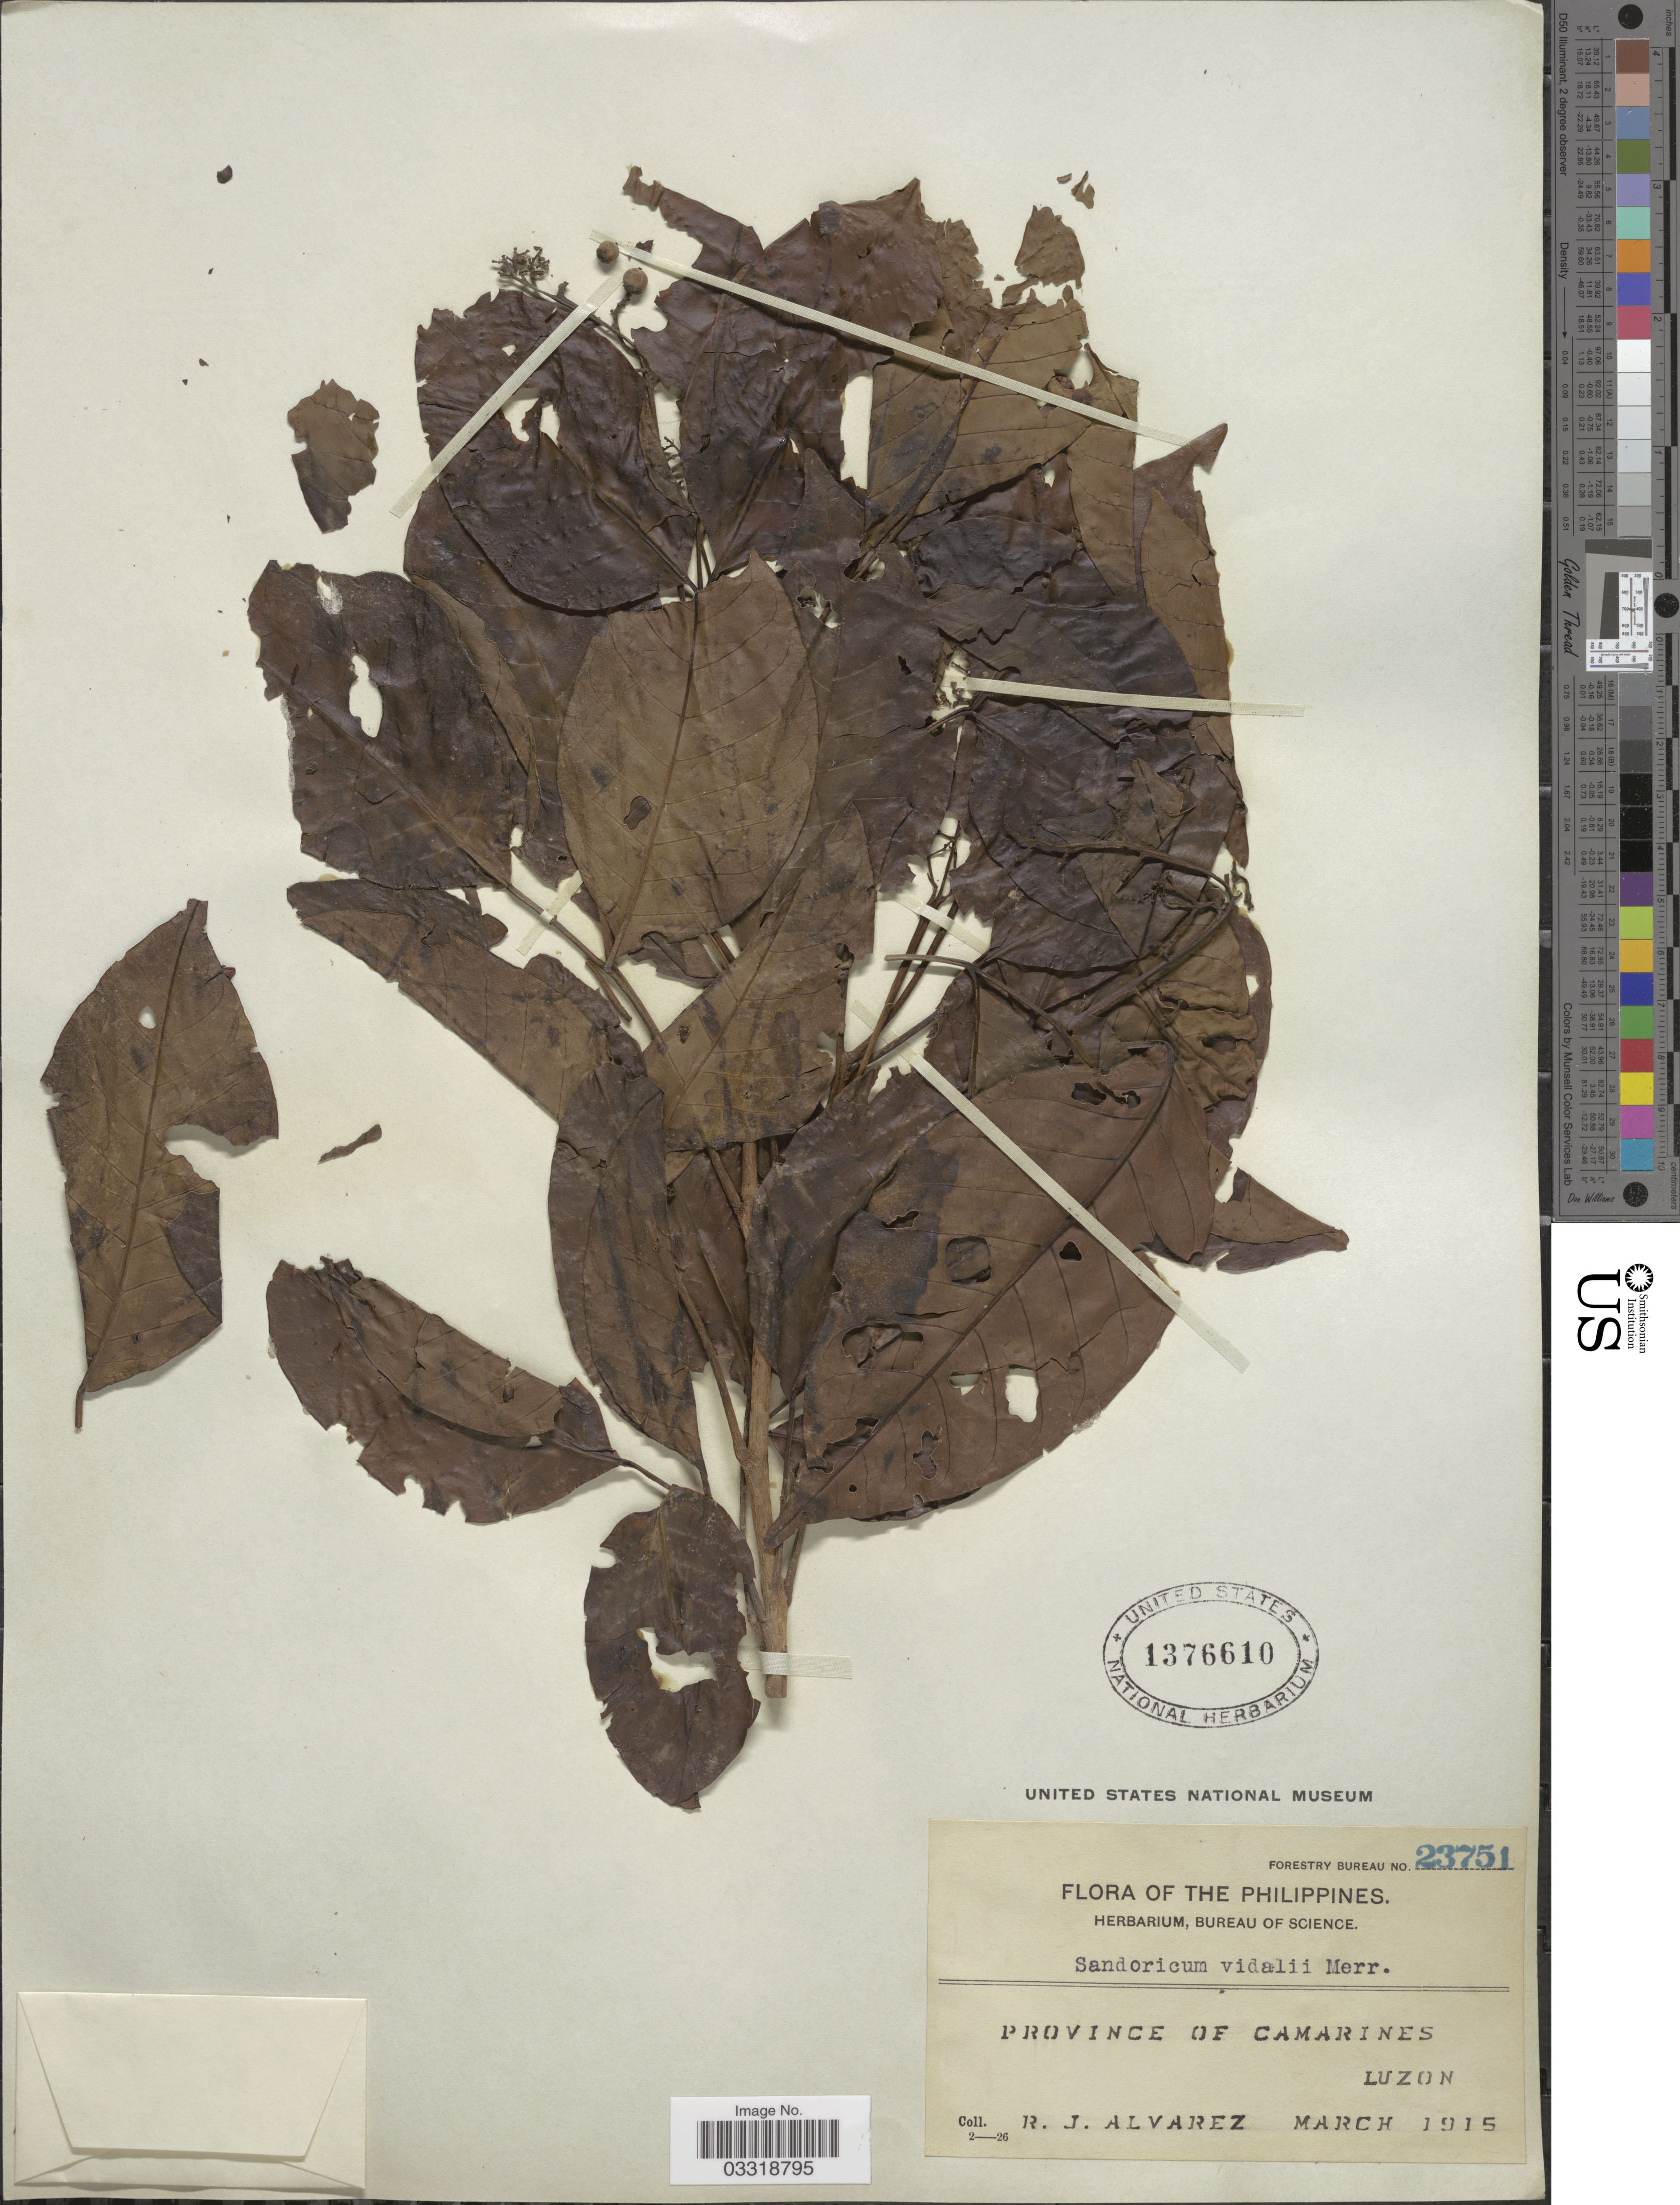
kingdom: Plantae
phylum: Tracheophyta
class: Magnoliopsida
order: Sapindales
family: Meliaceae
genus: Sandoricum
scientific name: Sandoricum koetjape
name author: (Burm. f.) Merr.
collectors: R. Alvarez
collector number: Forestry Bureau 23751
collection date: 1915-03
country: Philippines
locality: Province of Camarines, Luzon.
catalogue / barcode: US 1376610